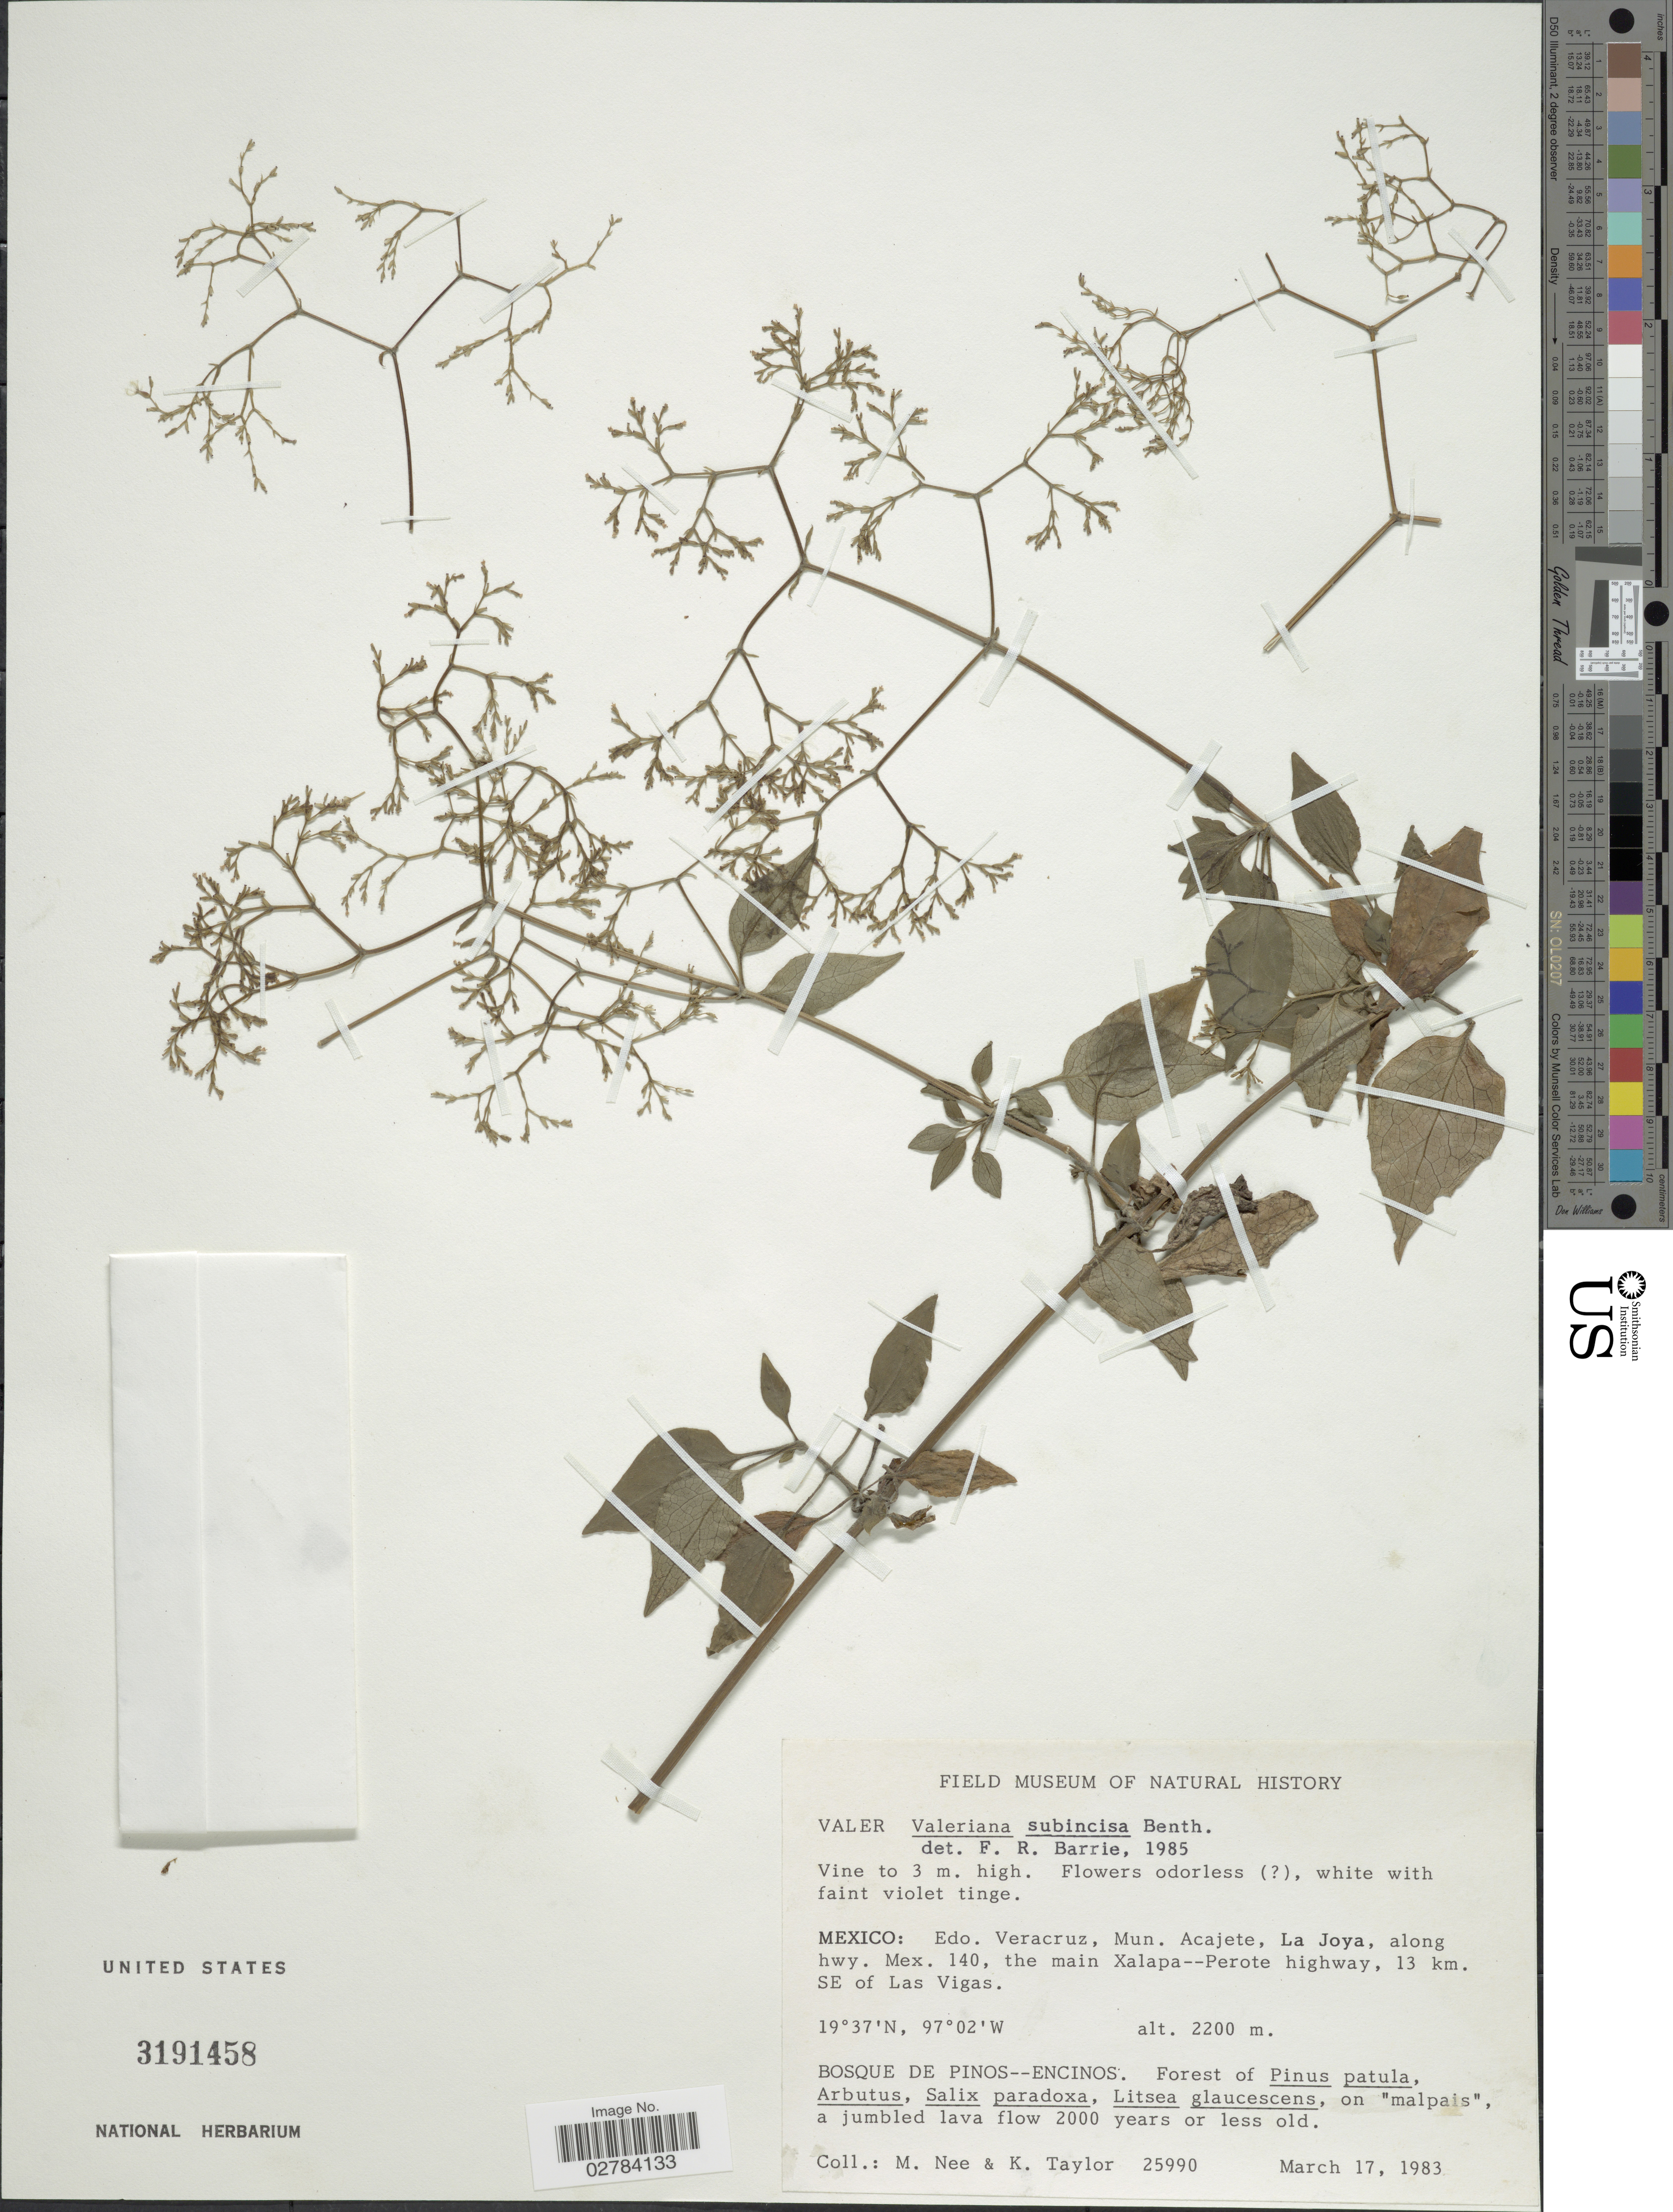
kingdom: Plantae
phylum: Tracheophyta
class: Magnoliopsida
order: Dipsacales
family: Caprifoliaceae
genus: Valeriana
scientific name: Valeriana subincisa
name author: Benth.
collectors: M. Nee & K. Taylor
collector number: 25990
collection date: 1983-03-17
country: Mexico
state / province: Veracruz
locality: Edo, Veracruz, Mun. Acajete, La Joya, along hwy., Mex. 140, the main Xalapa, Perote highway, 13 km. SE of Las Vigas.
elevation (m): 2200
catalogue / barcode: US 3191458